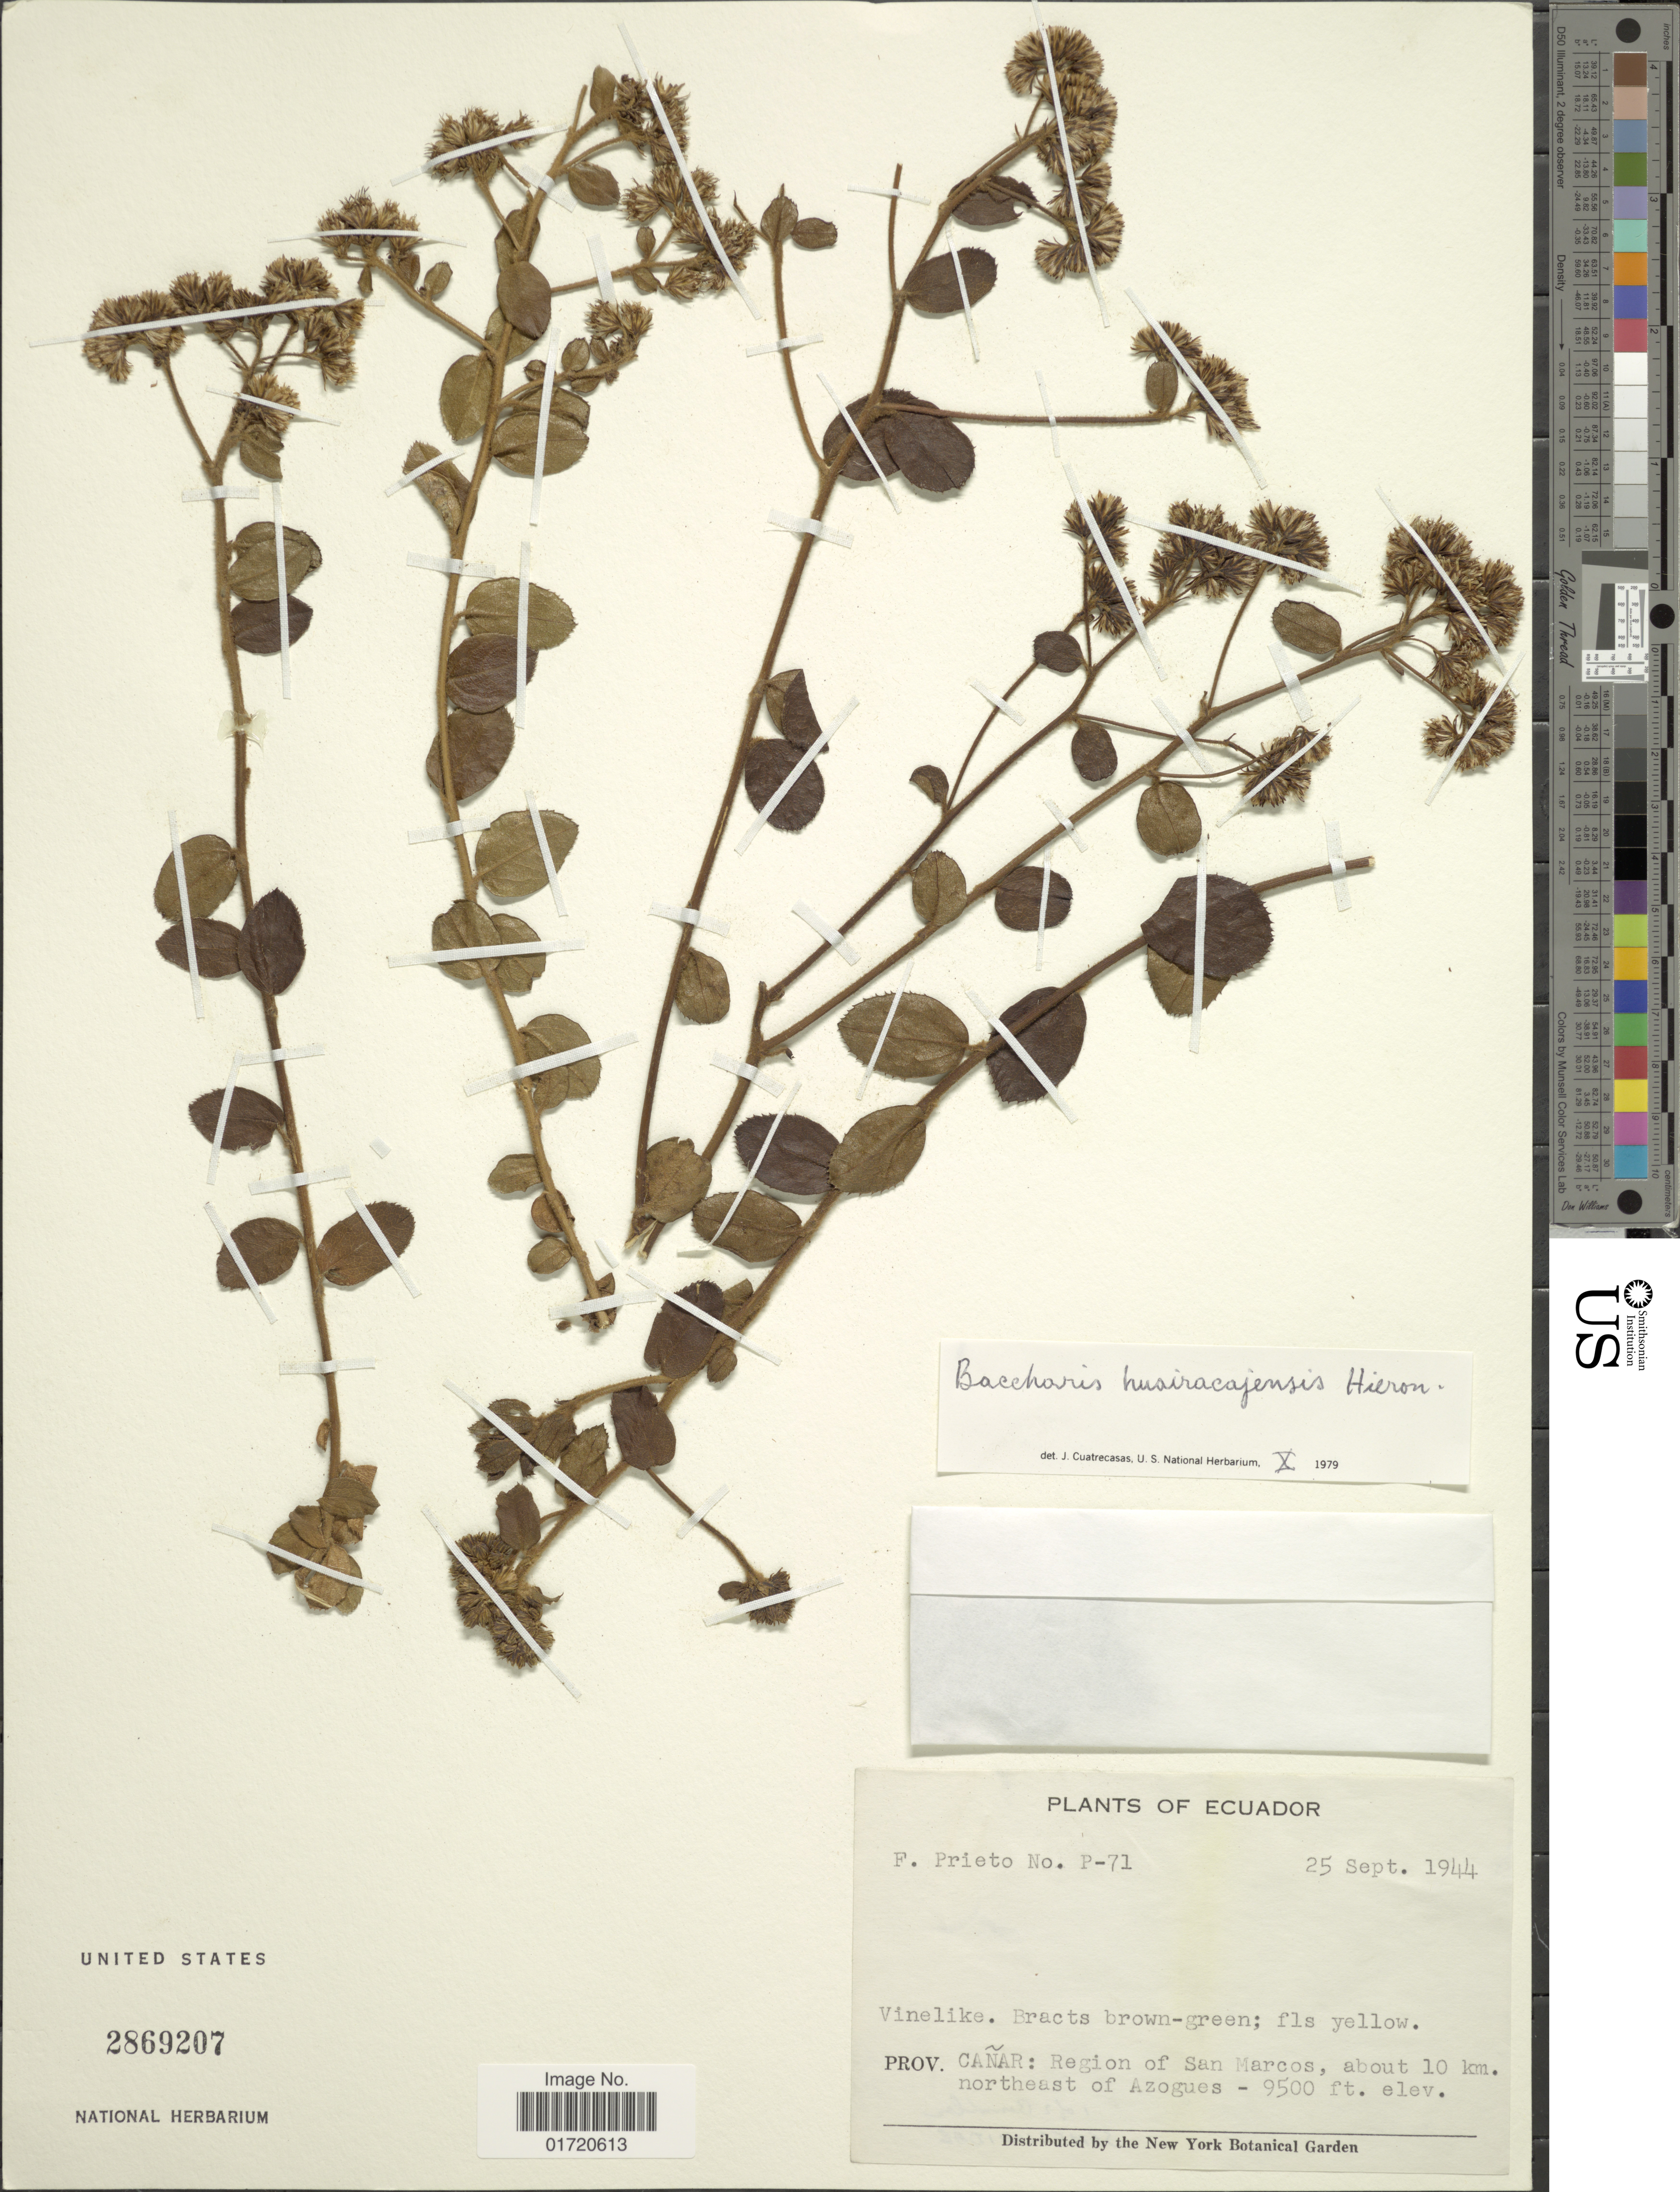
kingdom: Plantae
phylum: Tracheophyta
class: Magnoliopsida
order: Asterales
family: Asteraceae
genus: Baccharis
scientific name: Baccharis huairacajensis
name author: Hieron.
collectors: F. Prieto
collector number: P-71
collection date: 1944-09-25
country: Ecuador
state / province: Cañar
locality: Region of San Marcos, about 10 km northeast of Azogues.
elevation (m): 2896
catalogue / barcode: US 2869207